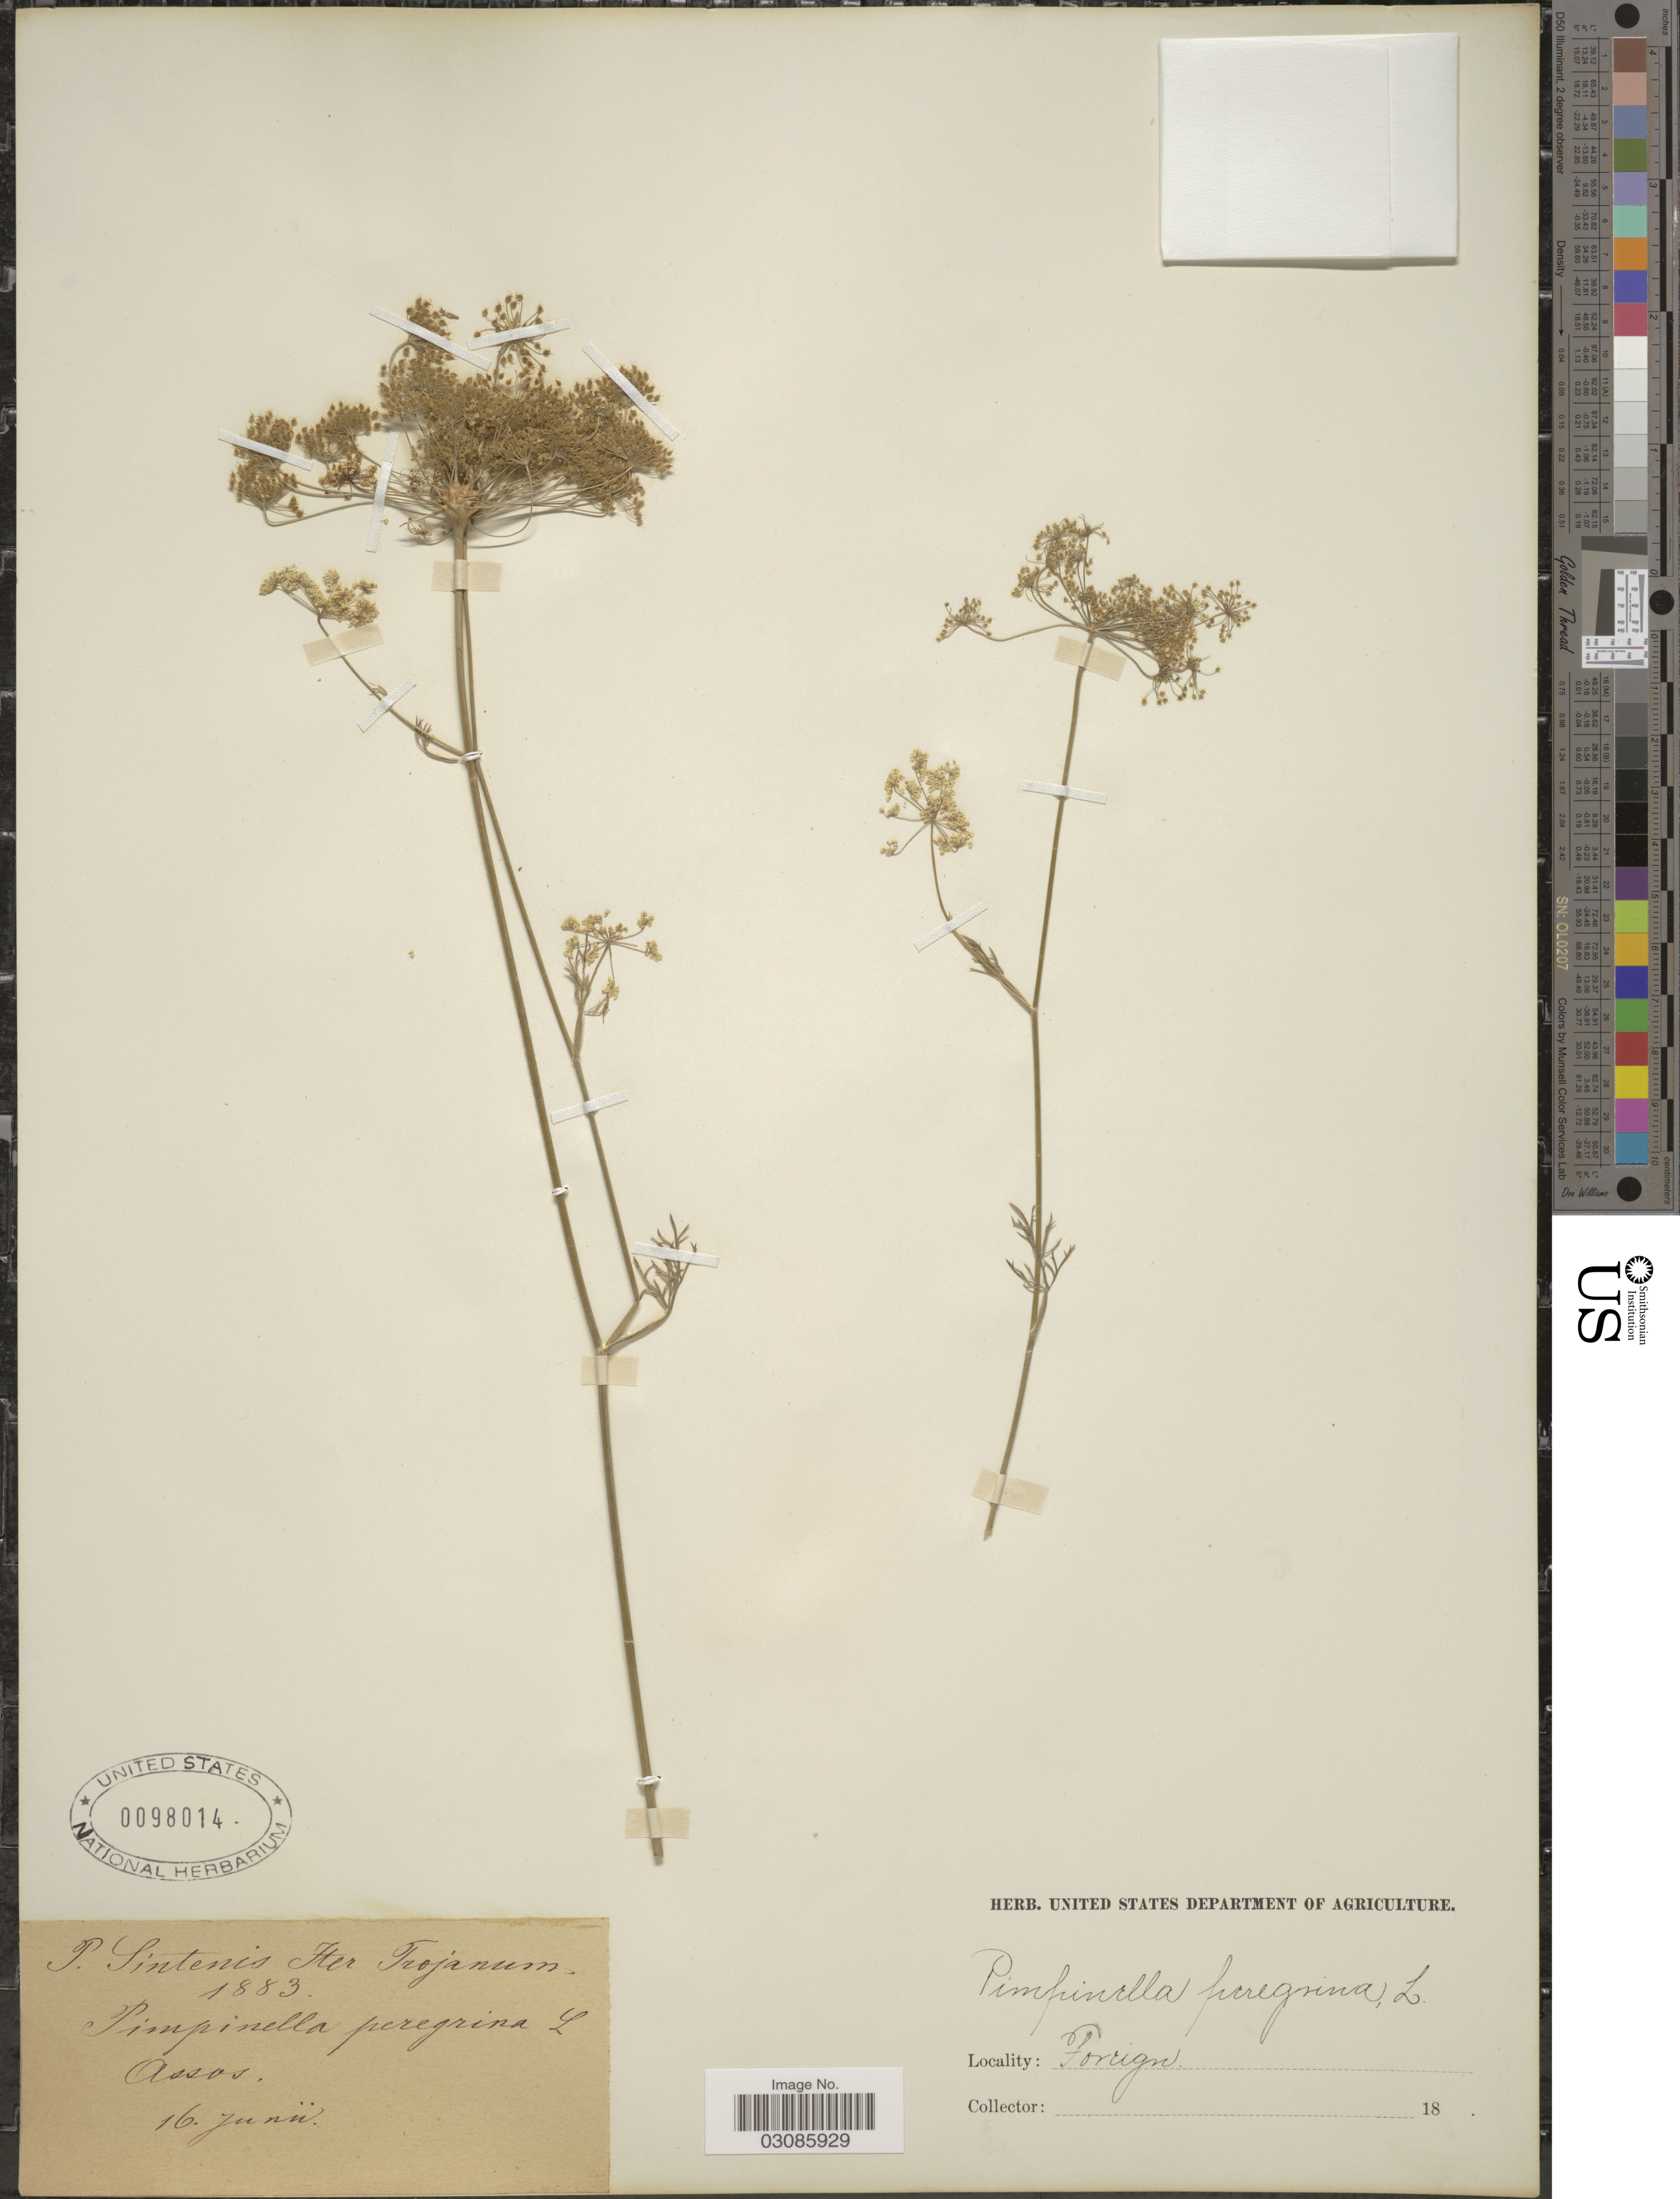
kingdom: Plantae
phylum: Tracheophyta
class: Magnoliopsida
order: Apiales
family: Apiaceae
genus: Pimpinella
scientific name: Pimpinella peregrina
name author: L.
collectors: P. Sintenis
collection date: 1883-06-16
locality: Assos. Foreign.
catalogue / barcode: US 98014